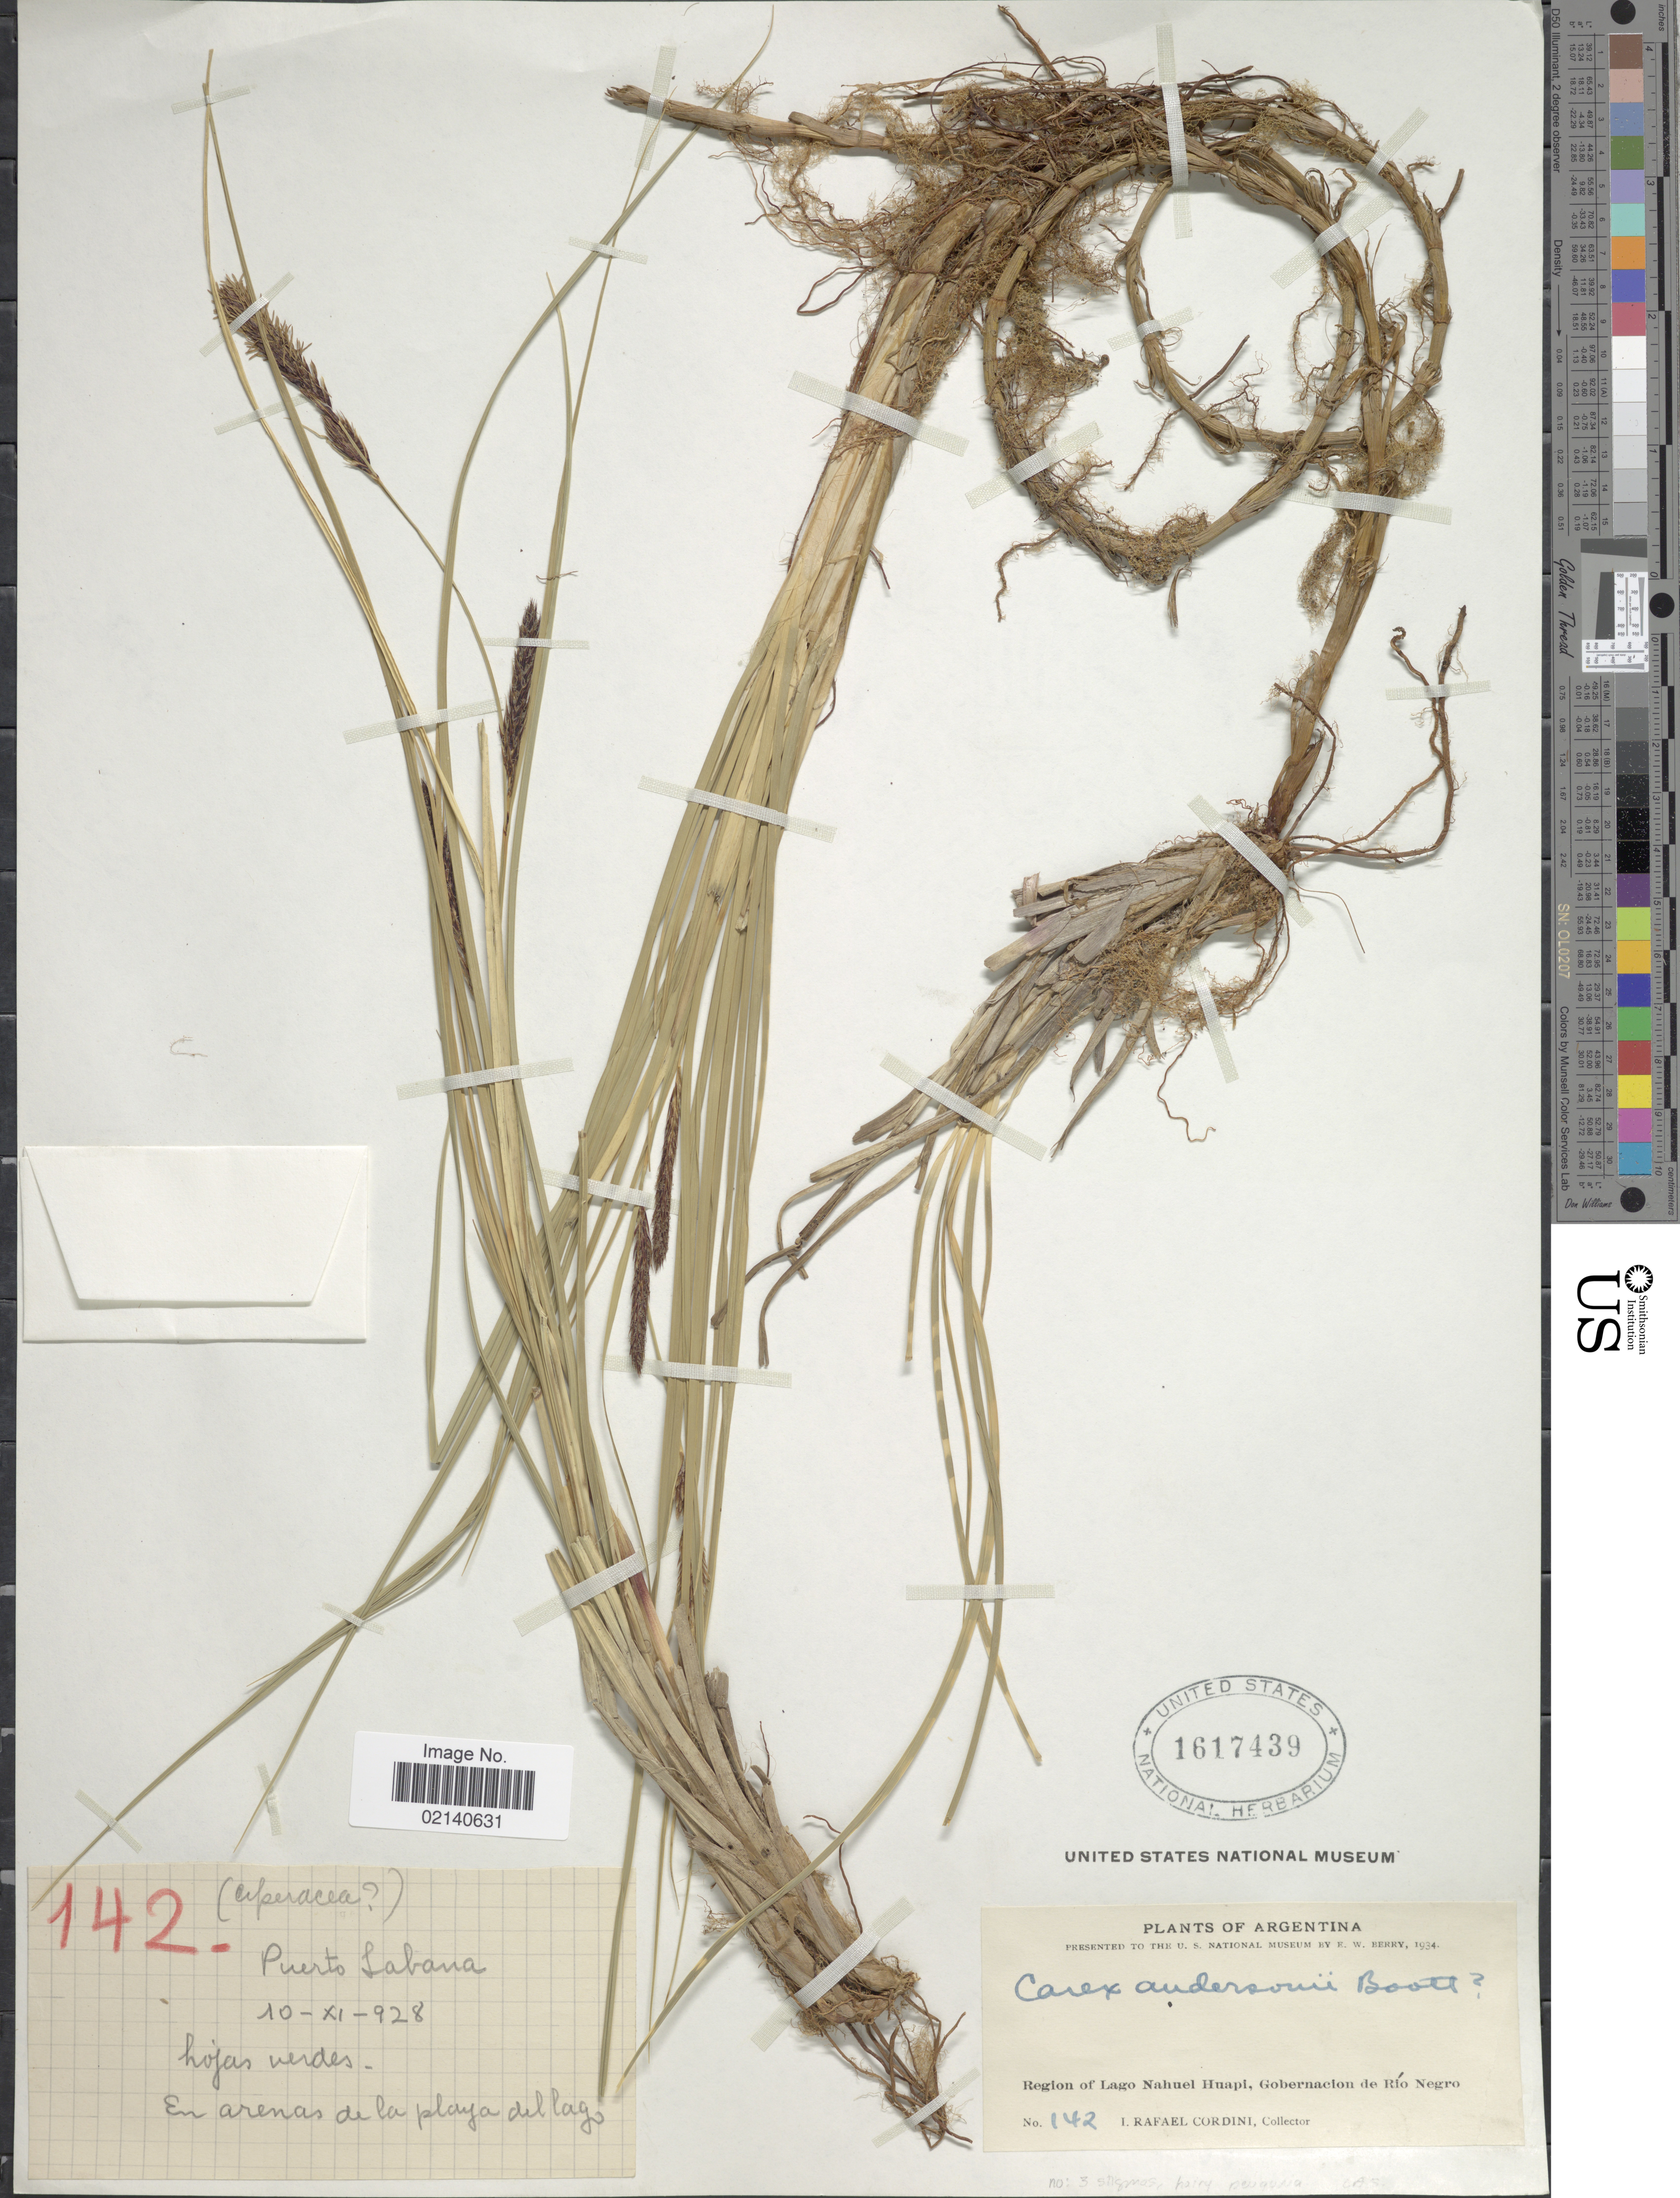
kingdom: Plantae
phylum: Tracheophyta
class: Liliopsida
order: Poales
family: Cyperaceae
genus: Carex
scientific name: Carex aematorrhyncha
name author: Desv.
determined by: Jiménez-Mejías, P.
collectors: I. Cordini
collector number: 142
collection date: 1928-11-10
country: Argentina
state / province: Rio Negro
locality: Region of Lago Nahuel Huapi, Gobernacion de Rio Negro. Puerto Sabana. Hojas verdes. En arenas de la playa del lago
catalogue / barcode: US 1617439